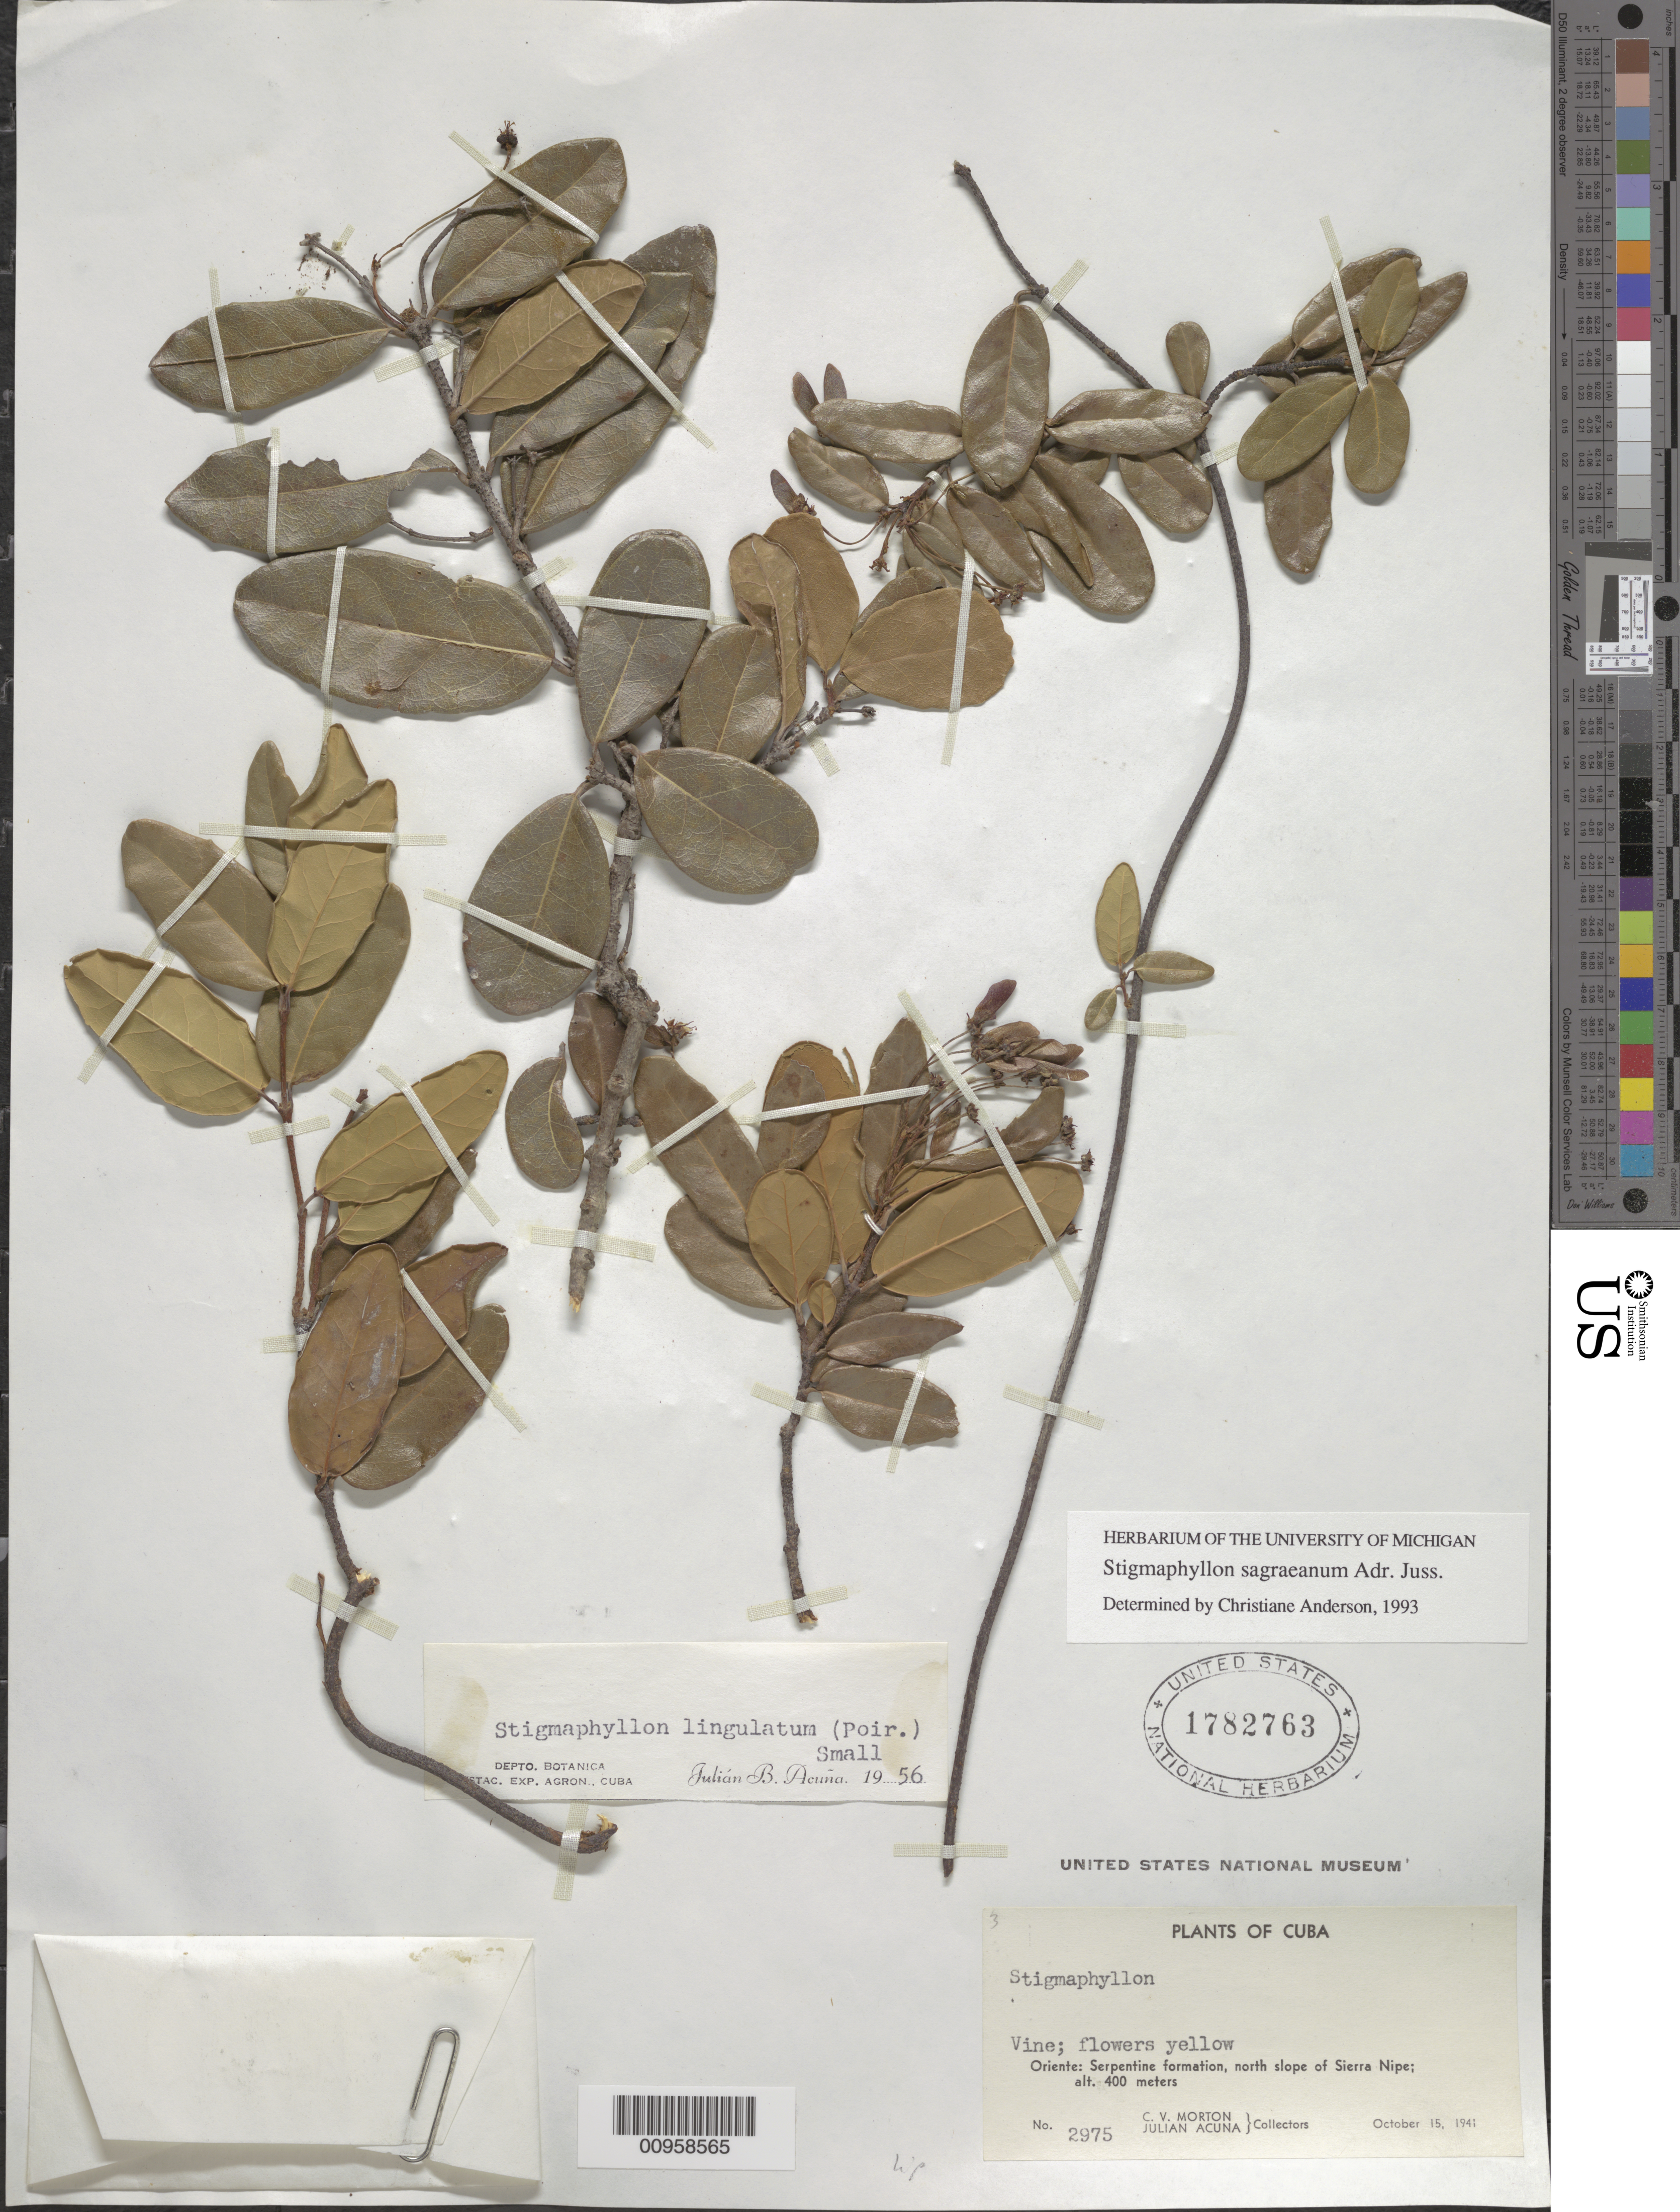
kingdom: Plantae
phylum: Tracheophyta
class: Magnoliopsida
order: Malpighiales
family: Malpighiaceae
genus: Stigmaphyllon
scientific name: Stigmaphyllon sagraeanum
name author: Juss.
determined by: Anderson, C.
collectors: C. V. Morton & J. Acuña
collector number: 2975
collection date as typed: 15 Oct 1941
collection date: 1941-10-15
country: Cuba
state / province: Holguín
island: Cuba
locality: North slope of Sierra Nipe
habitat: Serpentine formation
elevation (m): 400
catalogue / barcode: US 1782763